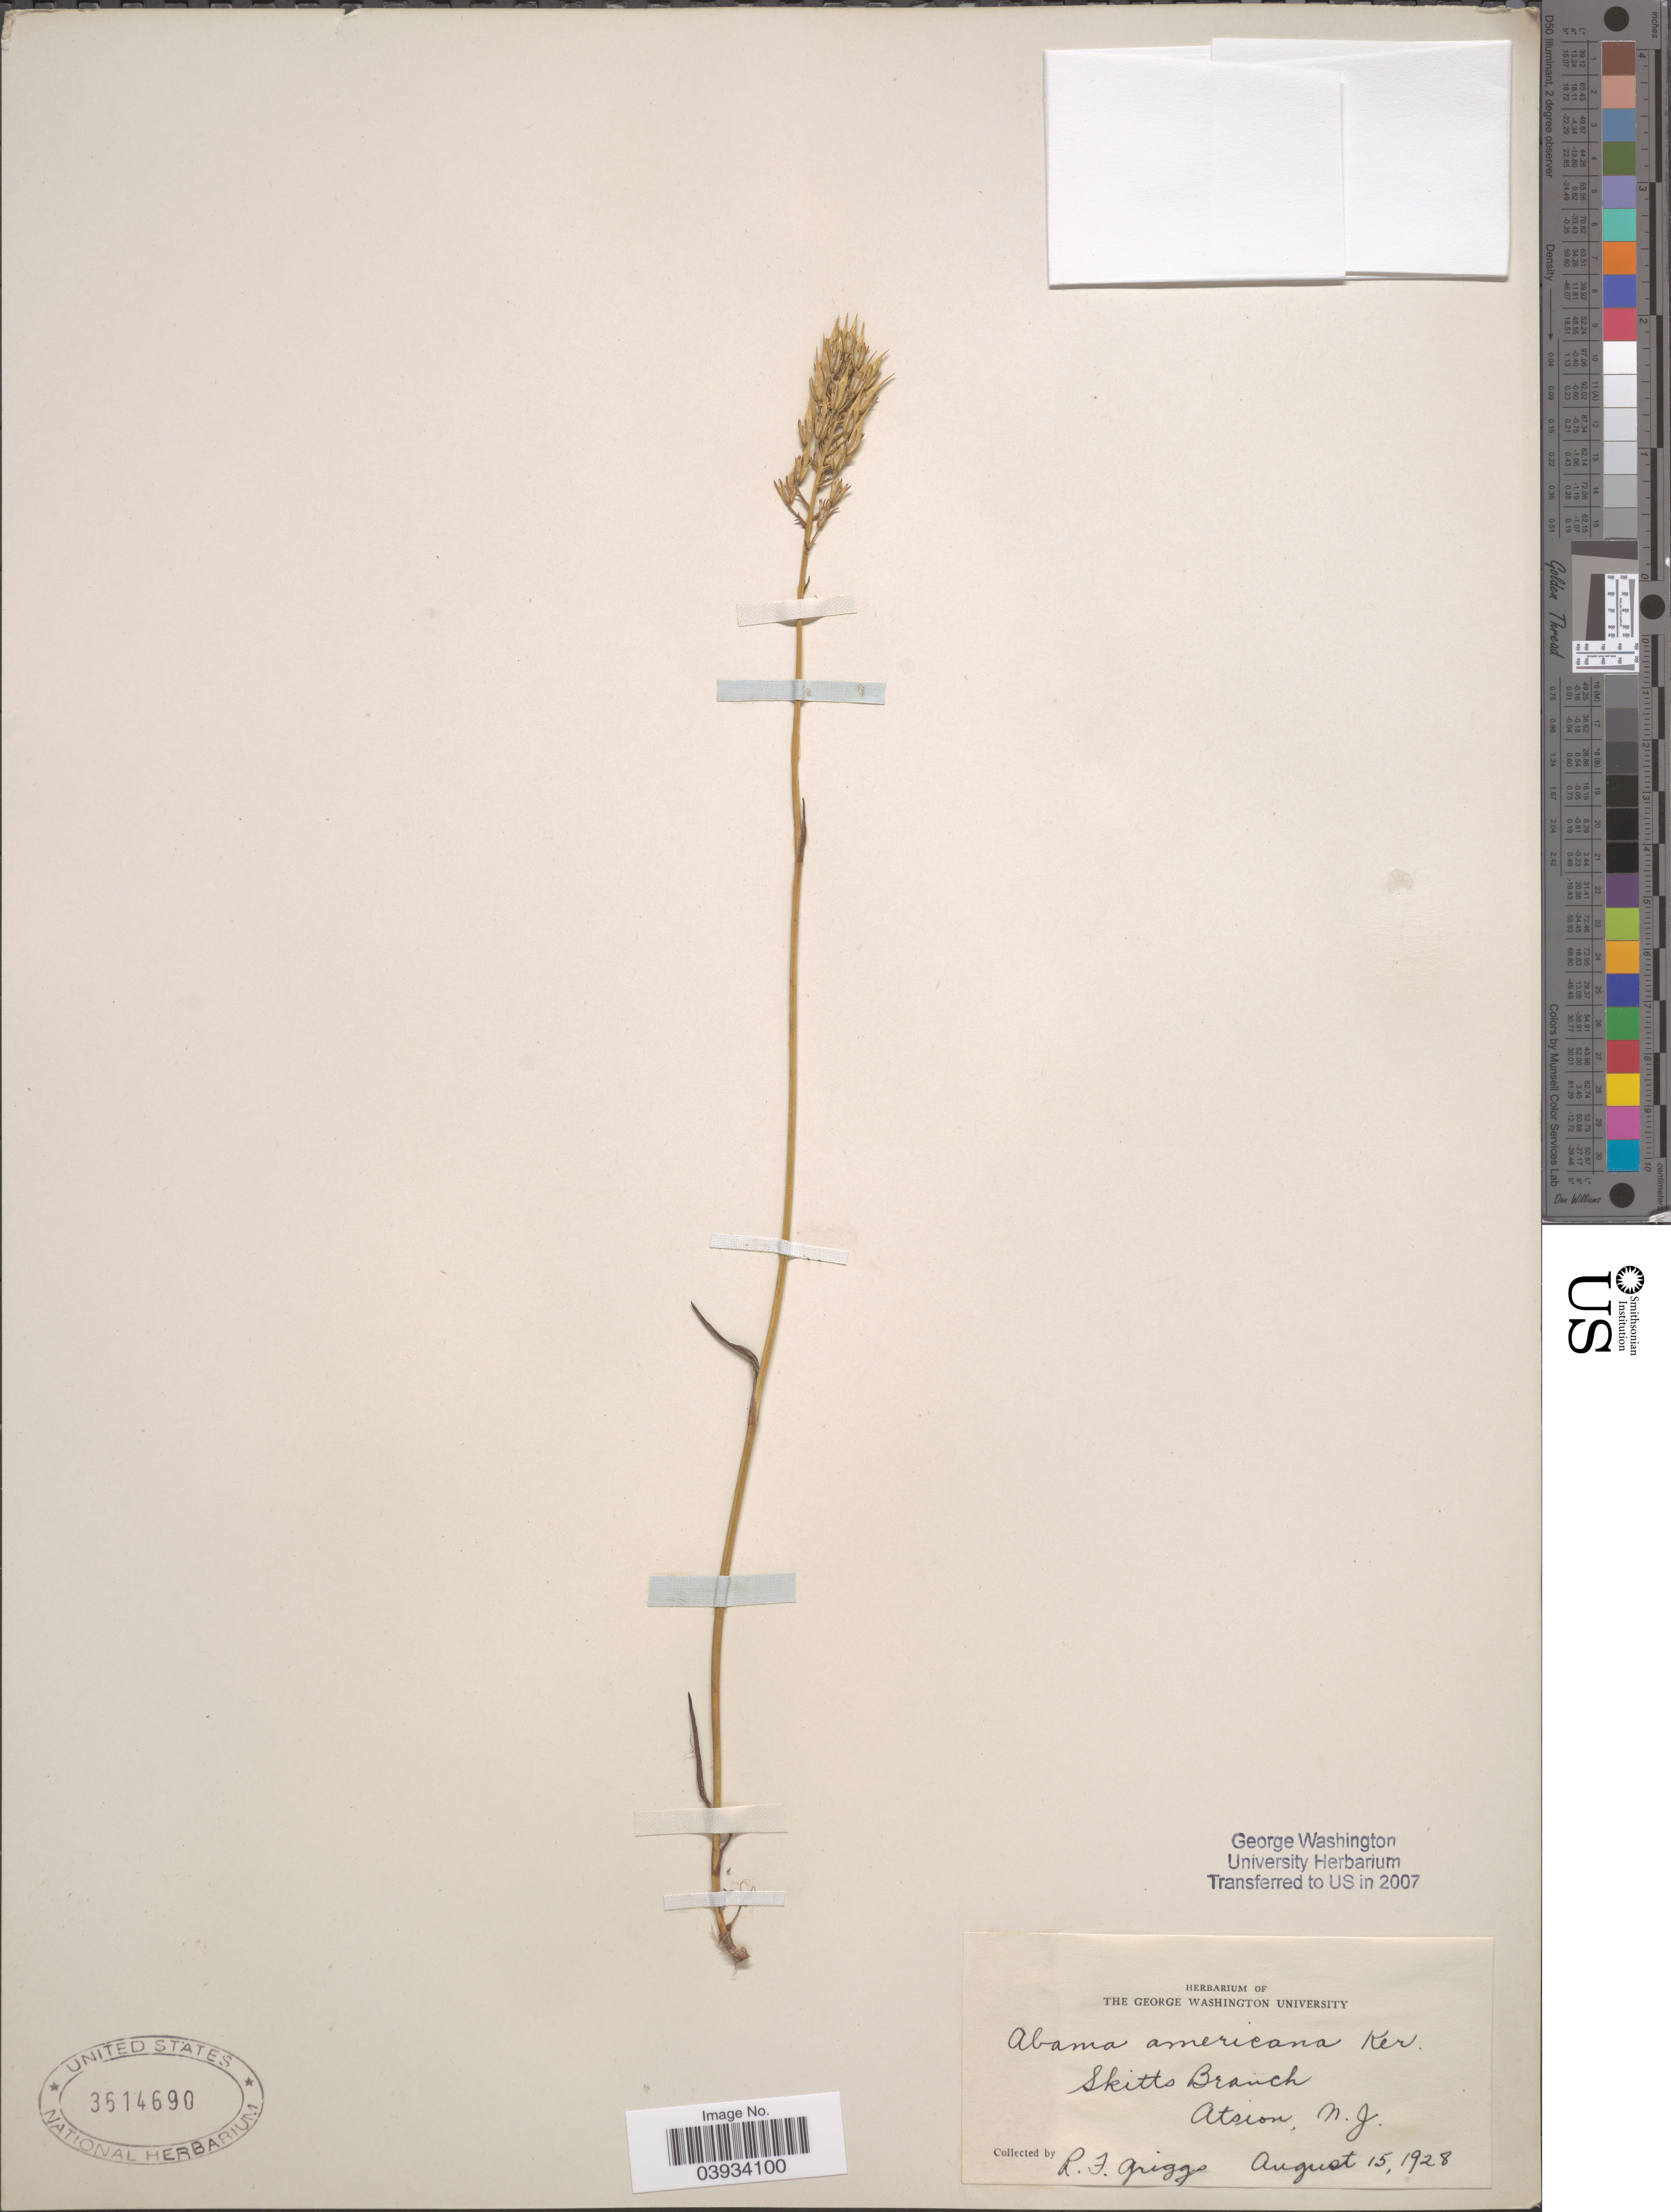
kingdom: Plantae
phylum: Tracheophyta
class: Liliopsida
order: Dioscoreales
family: Nartheciaceae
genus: Narthecium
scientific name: Narthecium americanum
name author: Ker Gawl.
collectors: R. F. Griggs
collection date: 1928-08-15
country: United States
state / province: New Jersey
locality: Skitts Branch. Atsion.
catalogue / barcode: US 3614690